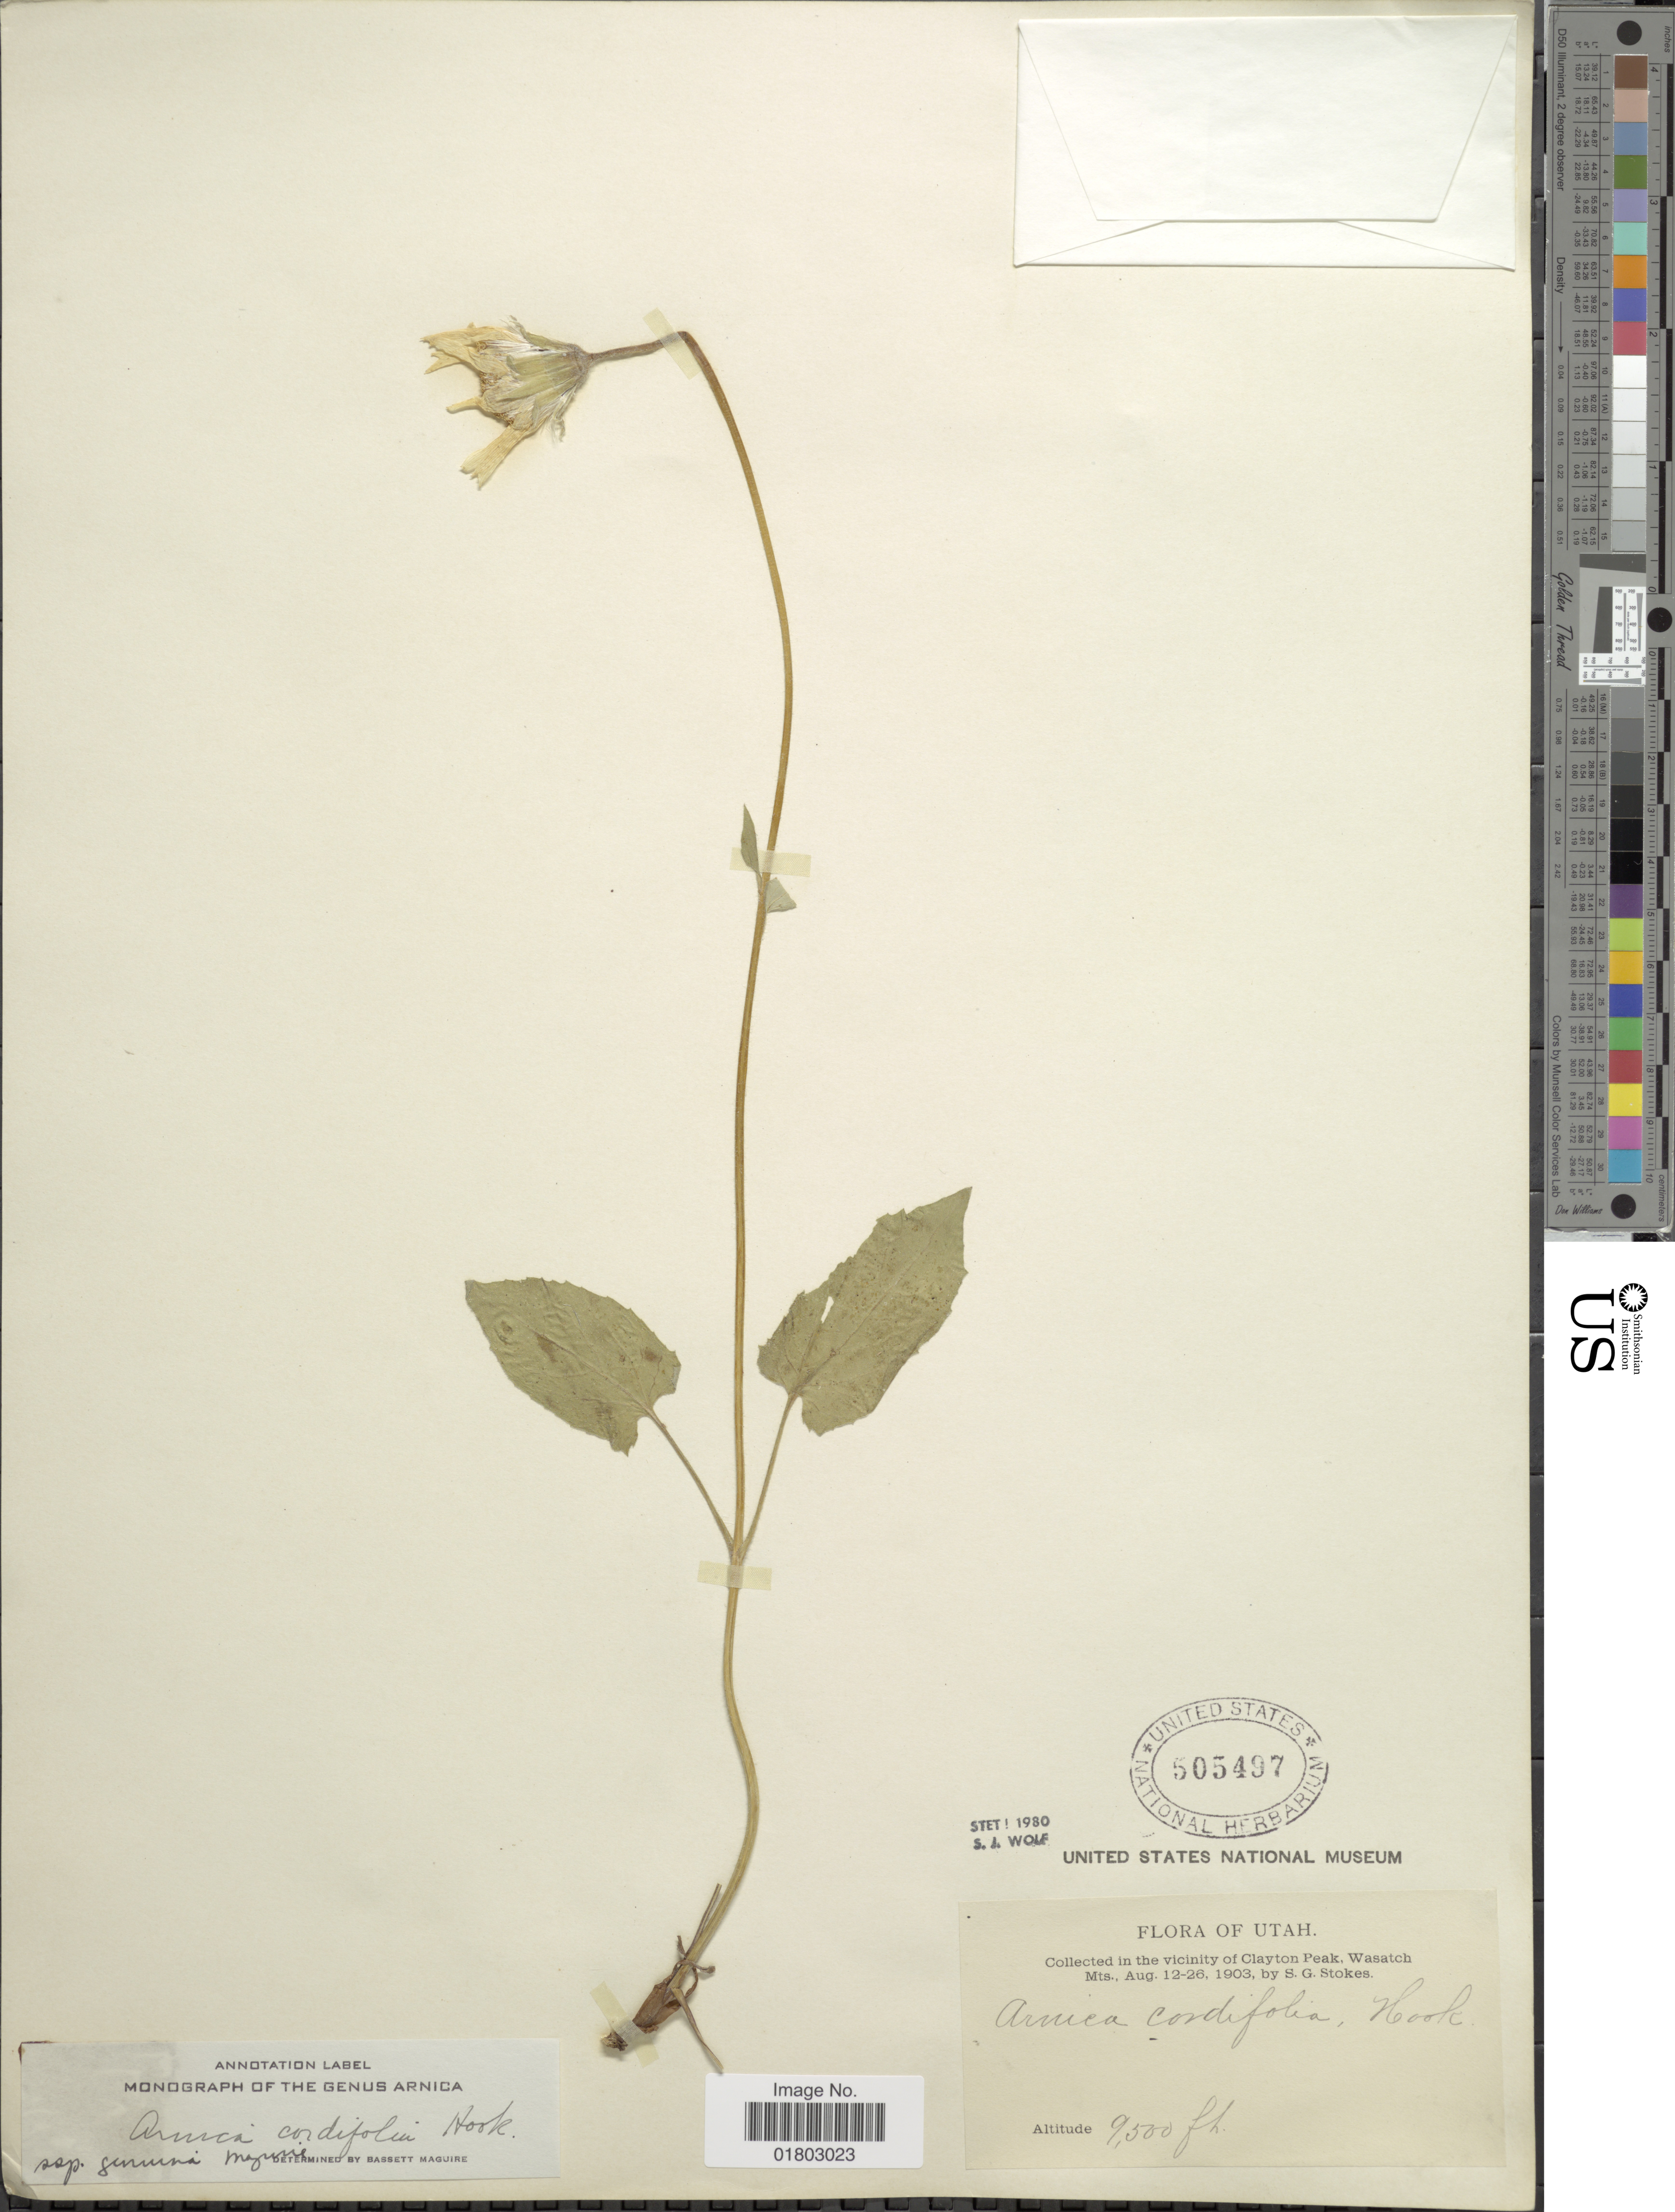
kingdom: Plantae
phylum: Tracheophyta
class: Magnoliopsida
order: Asterales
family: Asteraceae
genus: Arnica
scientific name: Arnica cordifolia subsp. genuina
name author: Maguire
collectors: S. G. Stokes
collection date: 1903-08-12/1903-08-26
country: United States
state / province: Utah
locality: In the vicinity of Claytin Peak, Wasatch Mts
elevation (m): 2896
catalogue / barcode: US 505497